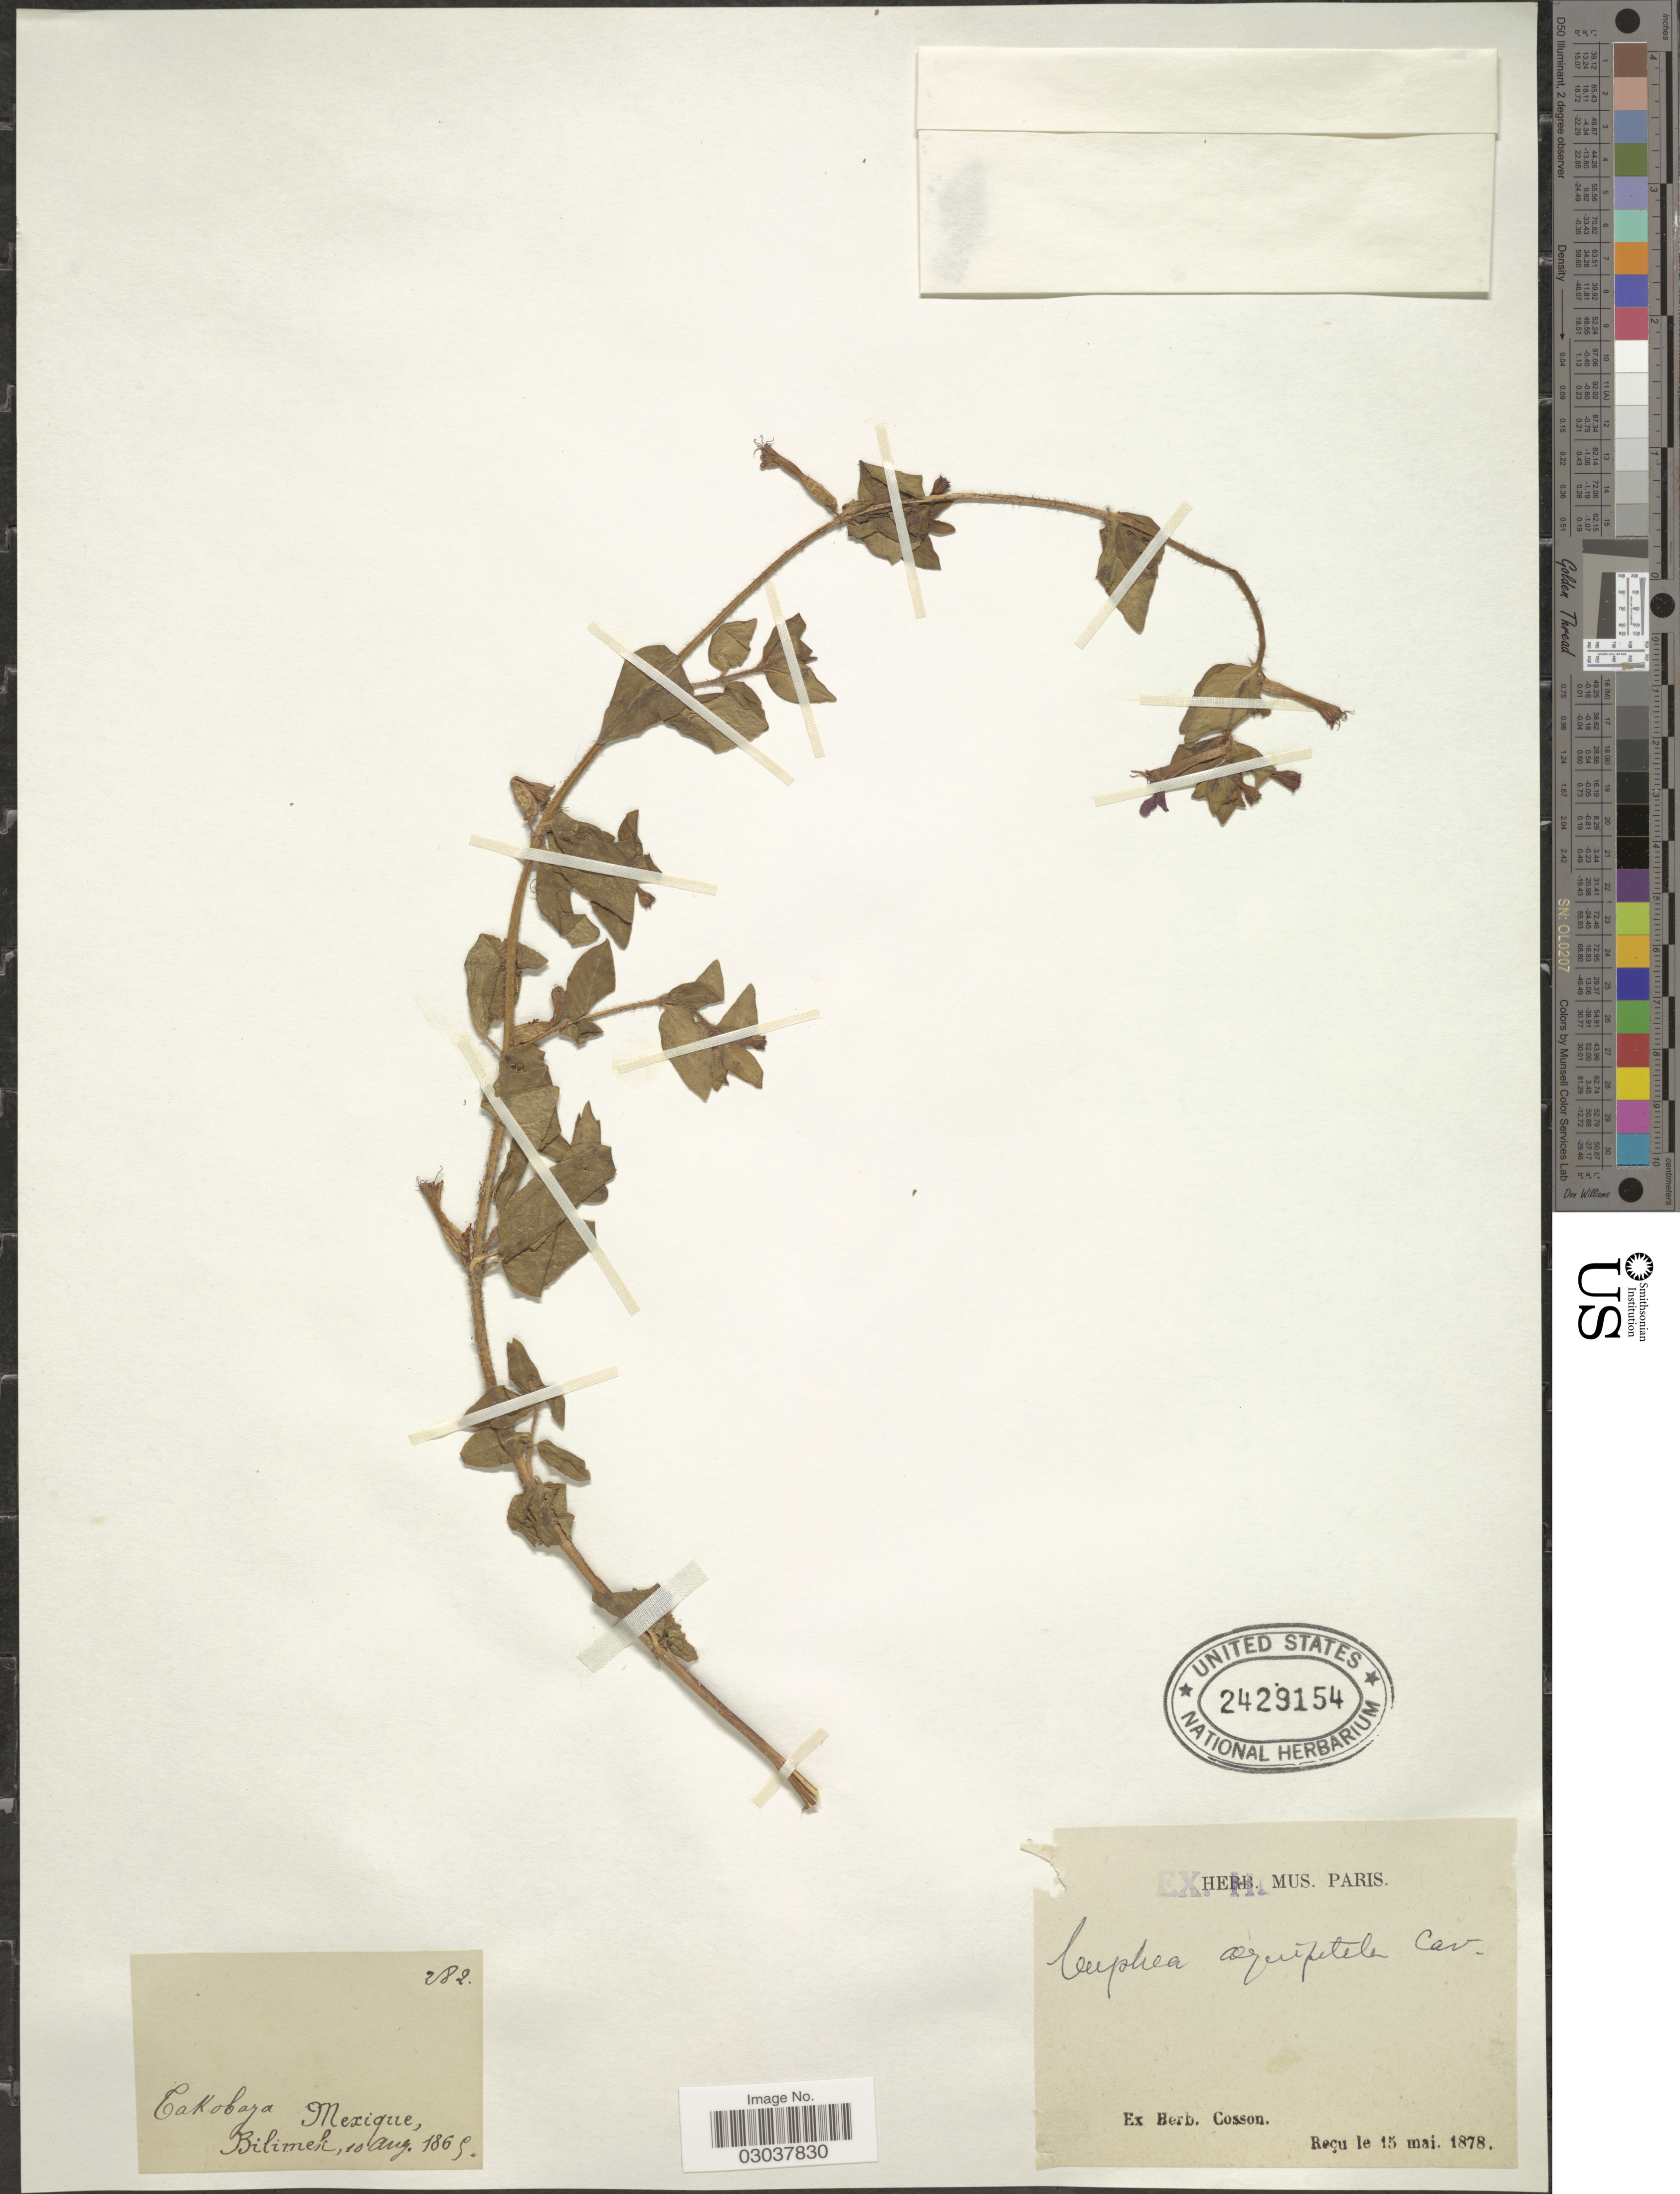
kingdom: Plantae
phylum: Tracheophyta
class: Magnoliopsida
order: Myrtales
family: Lythraceae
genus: Cuphea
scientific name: Cuphea aequipetala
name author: Cav.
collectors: -. Bilimek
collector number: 282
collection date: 1865-08-10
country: Mexico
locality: Takobaya.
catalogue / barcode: US 2429154